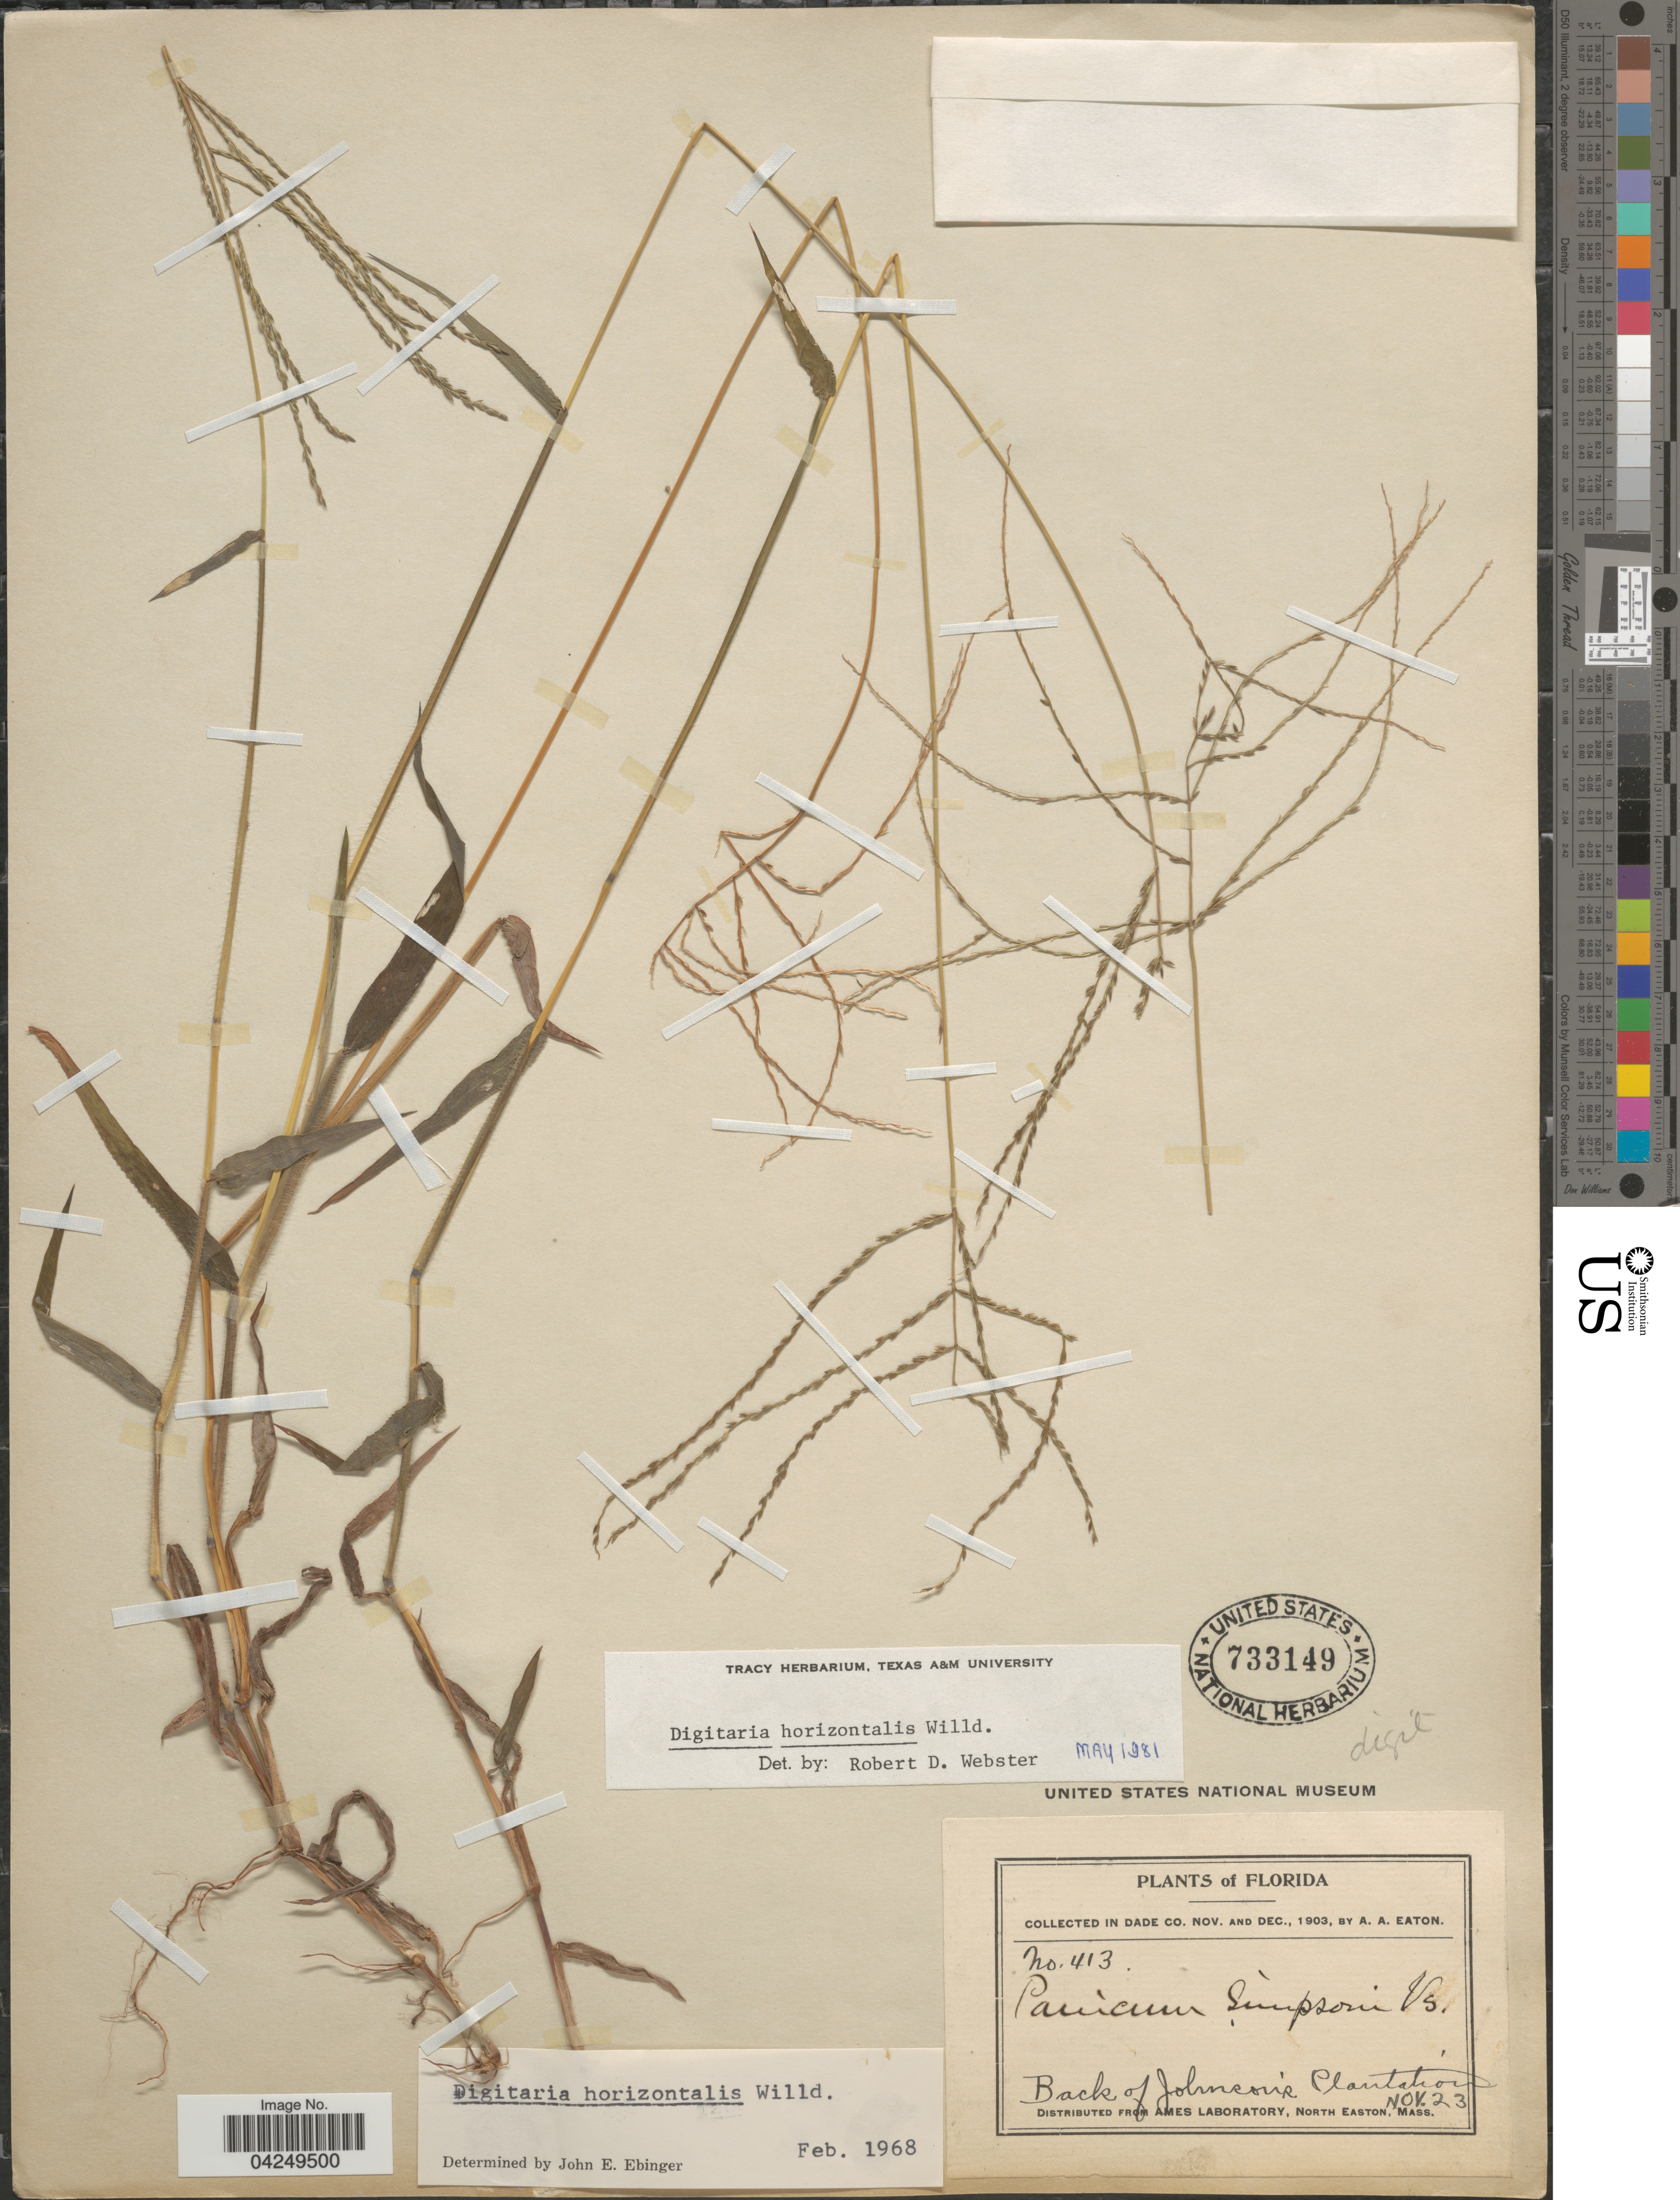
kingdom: Plantae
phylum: Tracheophyta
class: Liliopsida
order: Poales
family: Poaceae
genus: Digitaria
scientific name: Digitaria horizontalis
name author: Willd.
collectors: A. A. Eaton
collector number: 413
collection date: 1903-11-23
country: United States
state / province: Florida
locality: In Dade Co. Back of Johnson's Plantation.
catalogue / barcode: US 733149